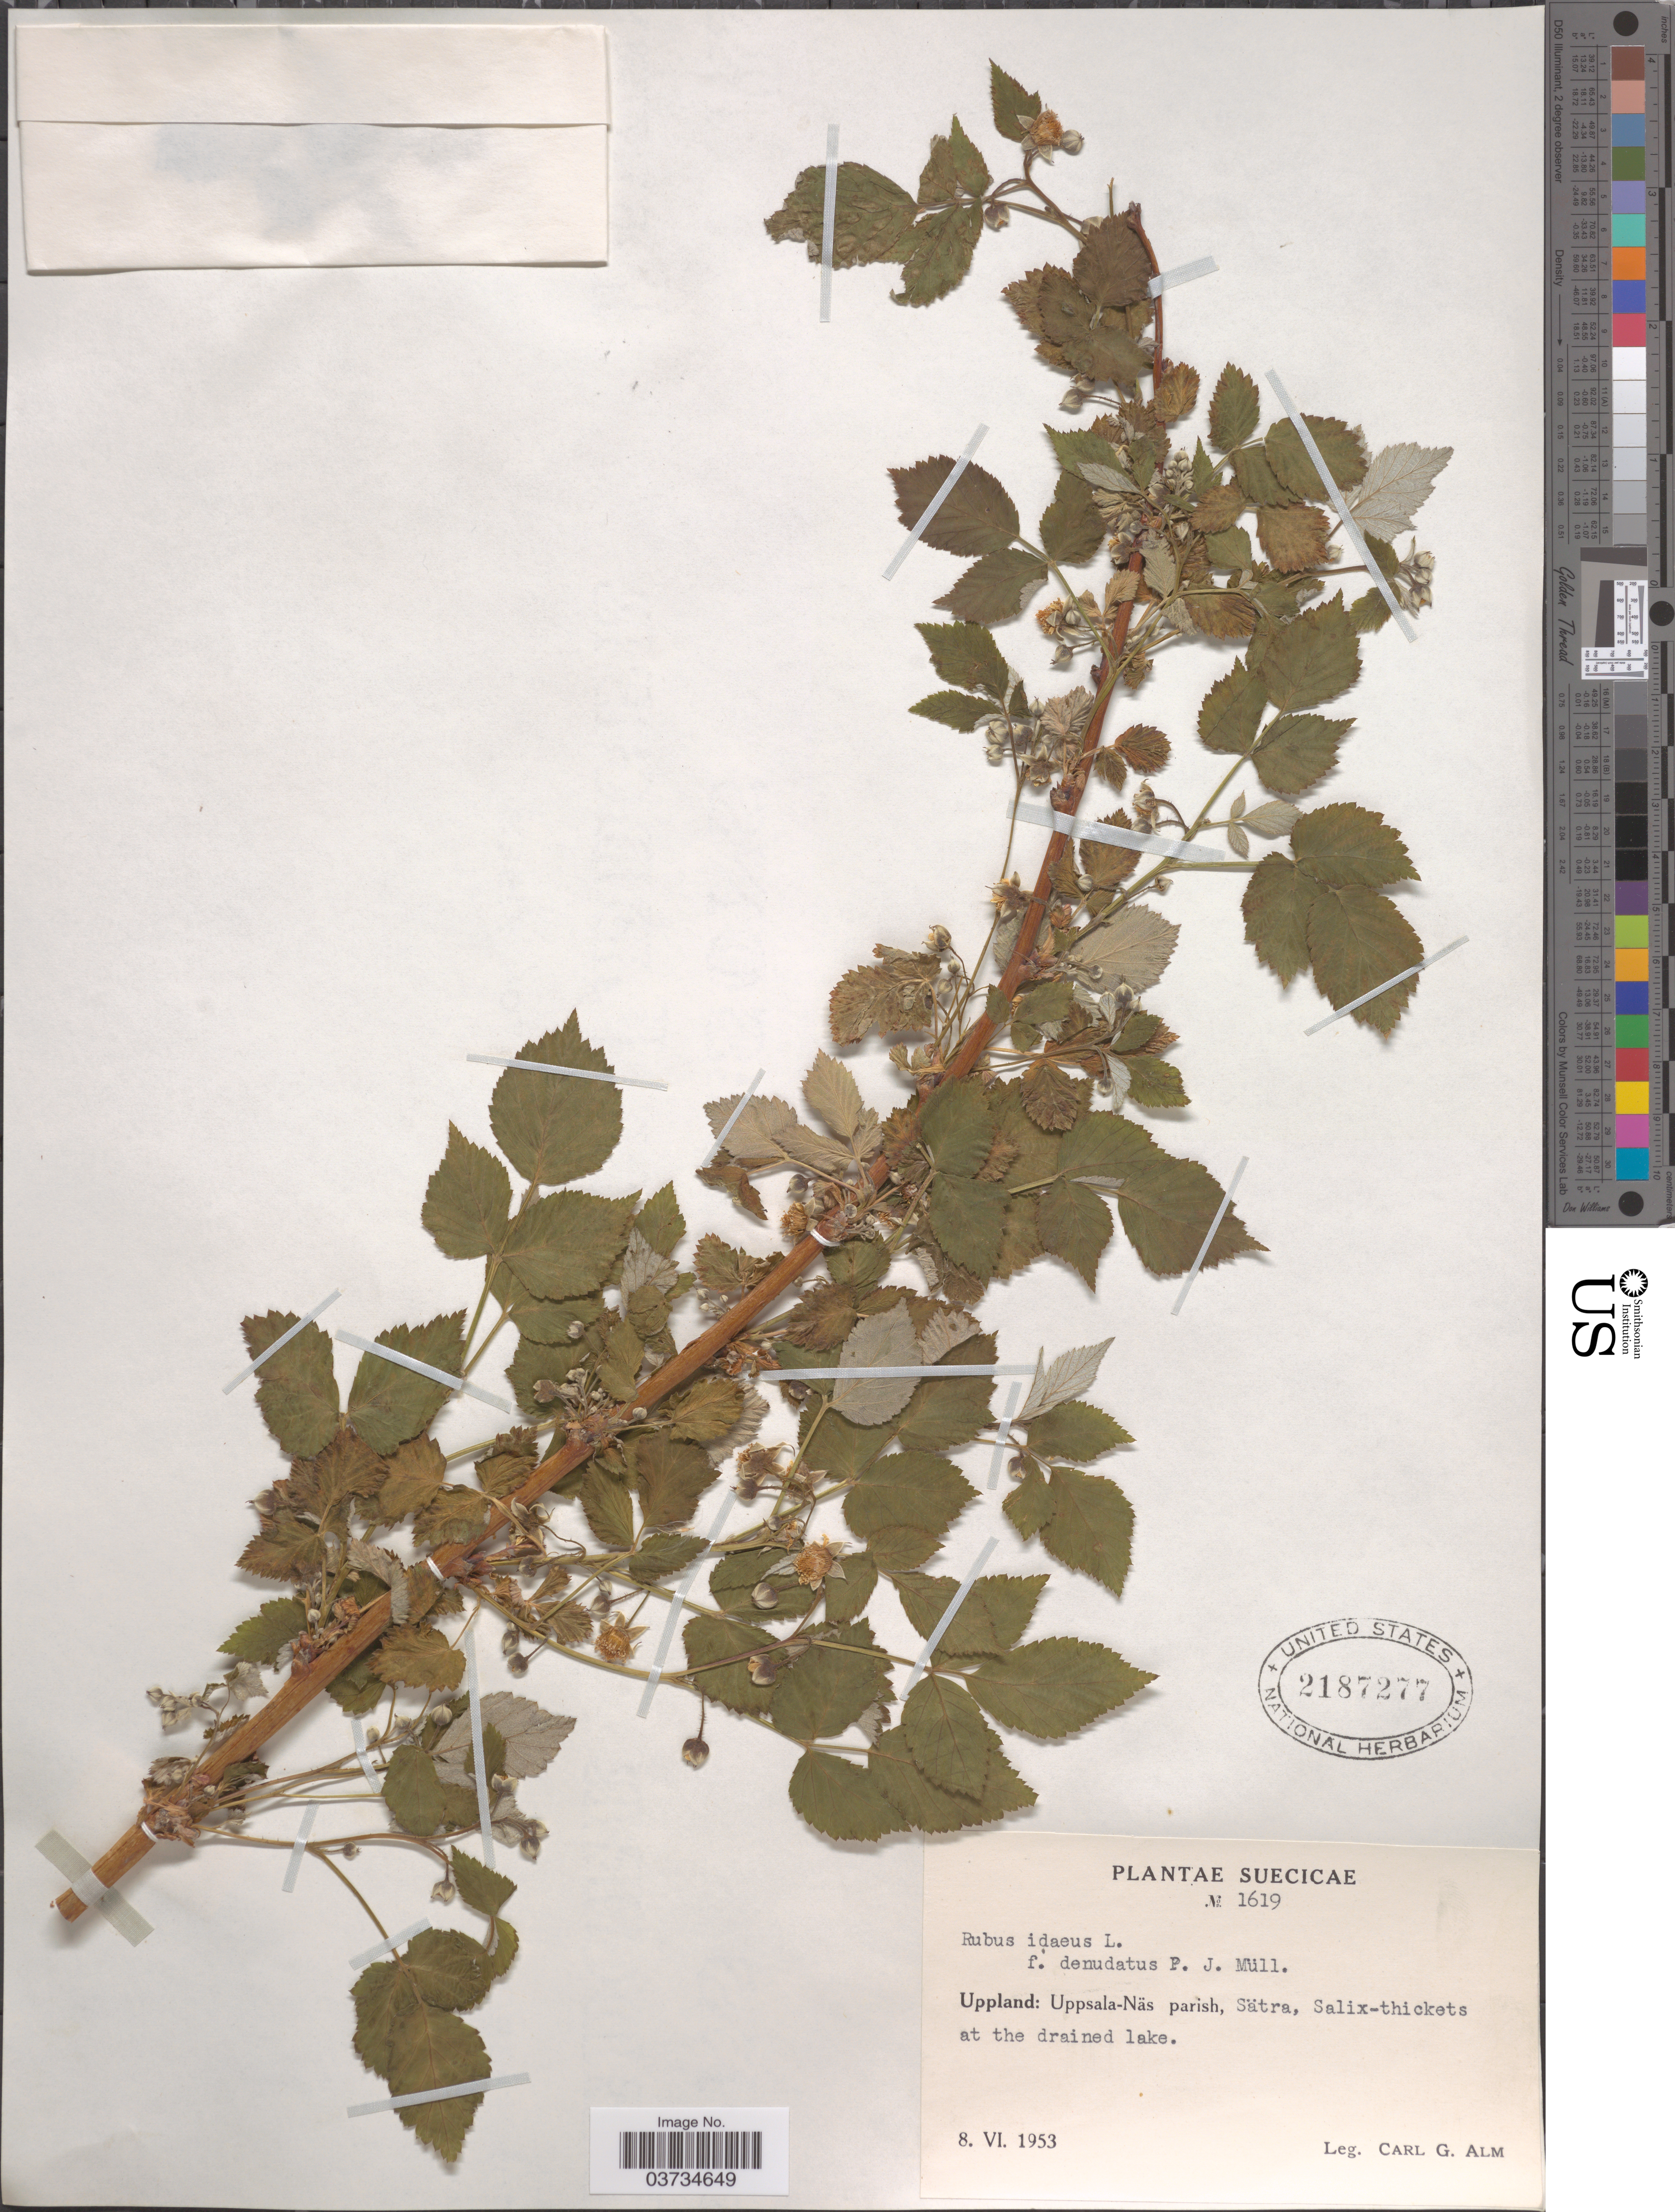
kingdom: Plantae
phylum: Tracheophyta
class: Magnoliopsida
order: Rosales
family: Rosaceae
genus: Rubus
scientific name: Rubus idaeus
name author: L.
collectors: C. G. Alm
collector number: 1619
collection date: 1953-06-08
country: Sweden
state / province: Uppsala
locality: Suecicae. Uppland: Uppsala-Näs parish, Sätra.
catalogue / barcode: US 2187277